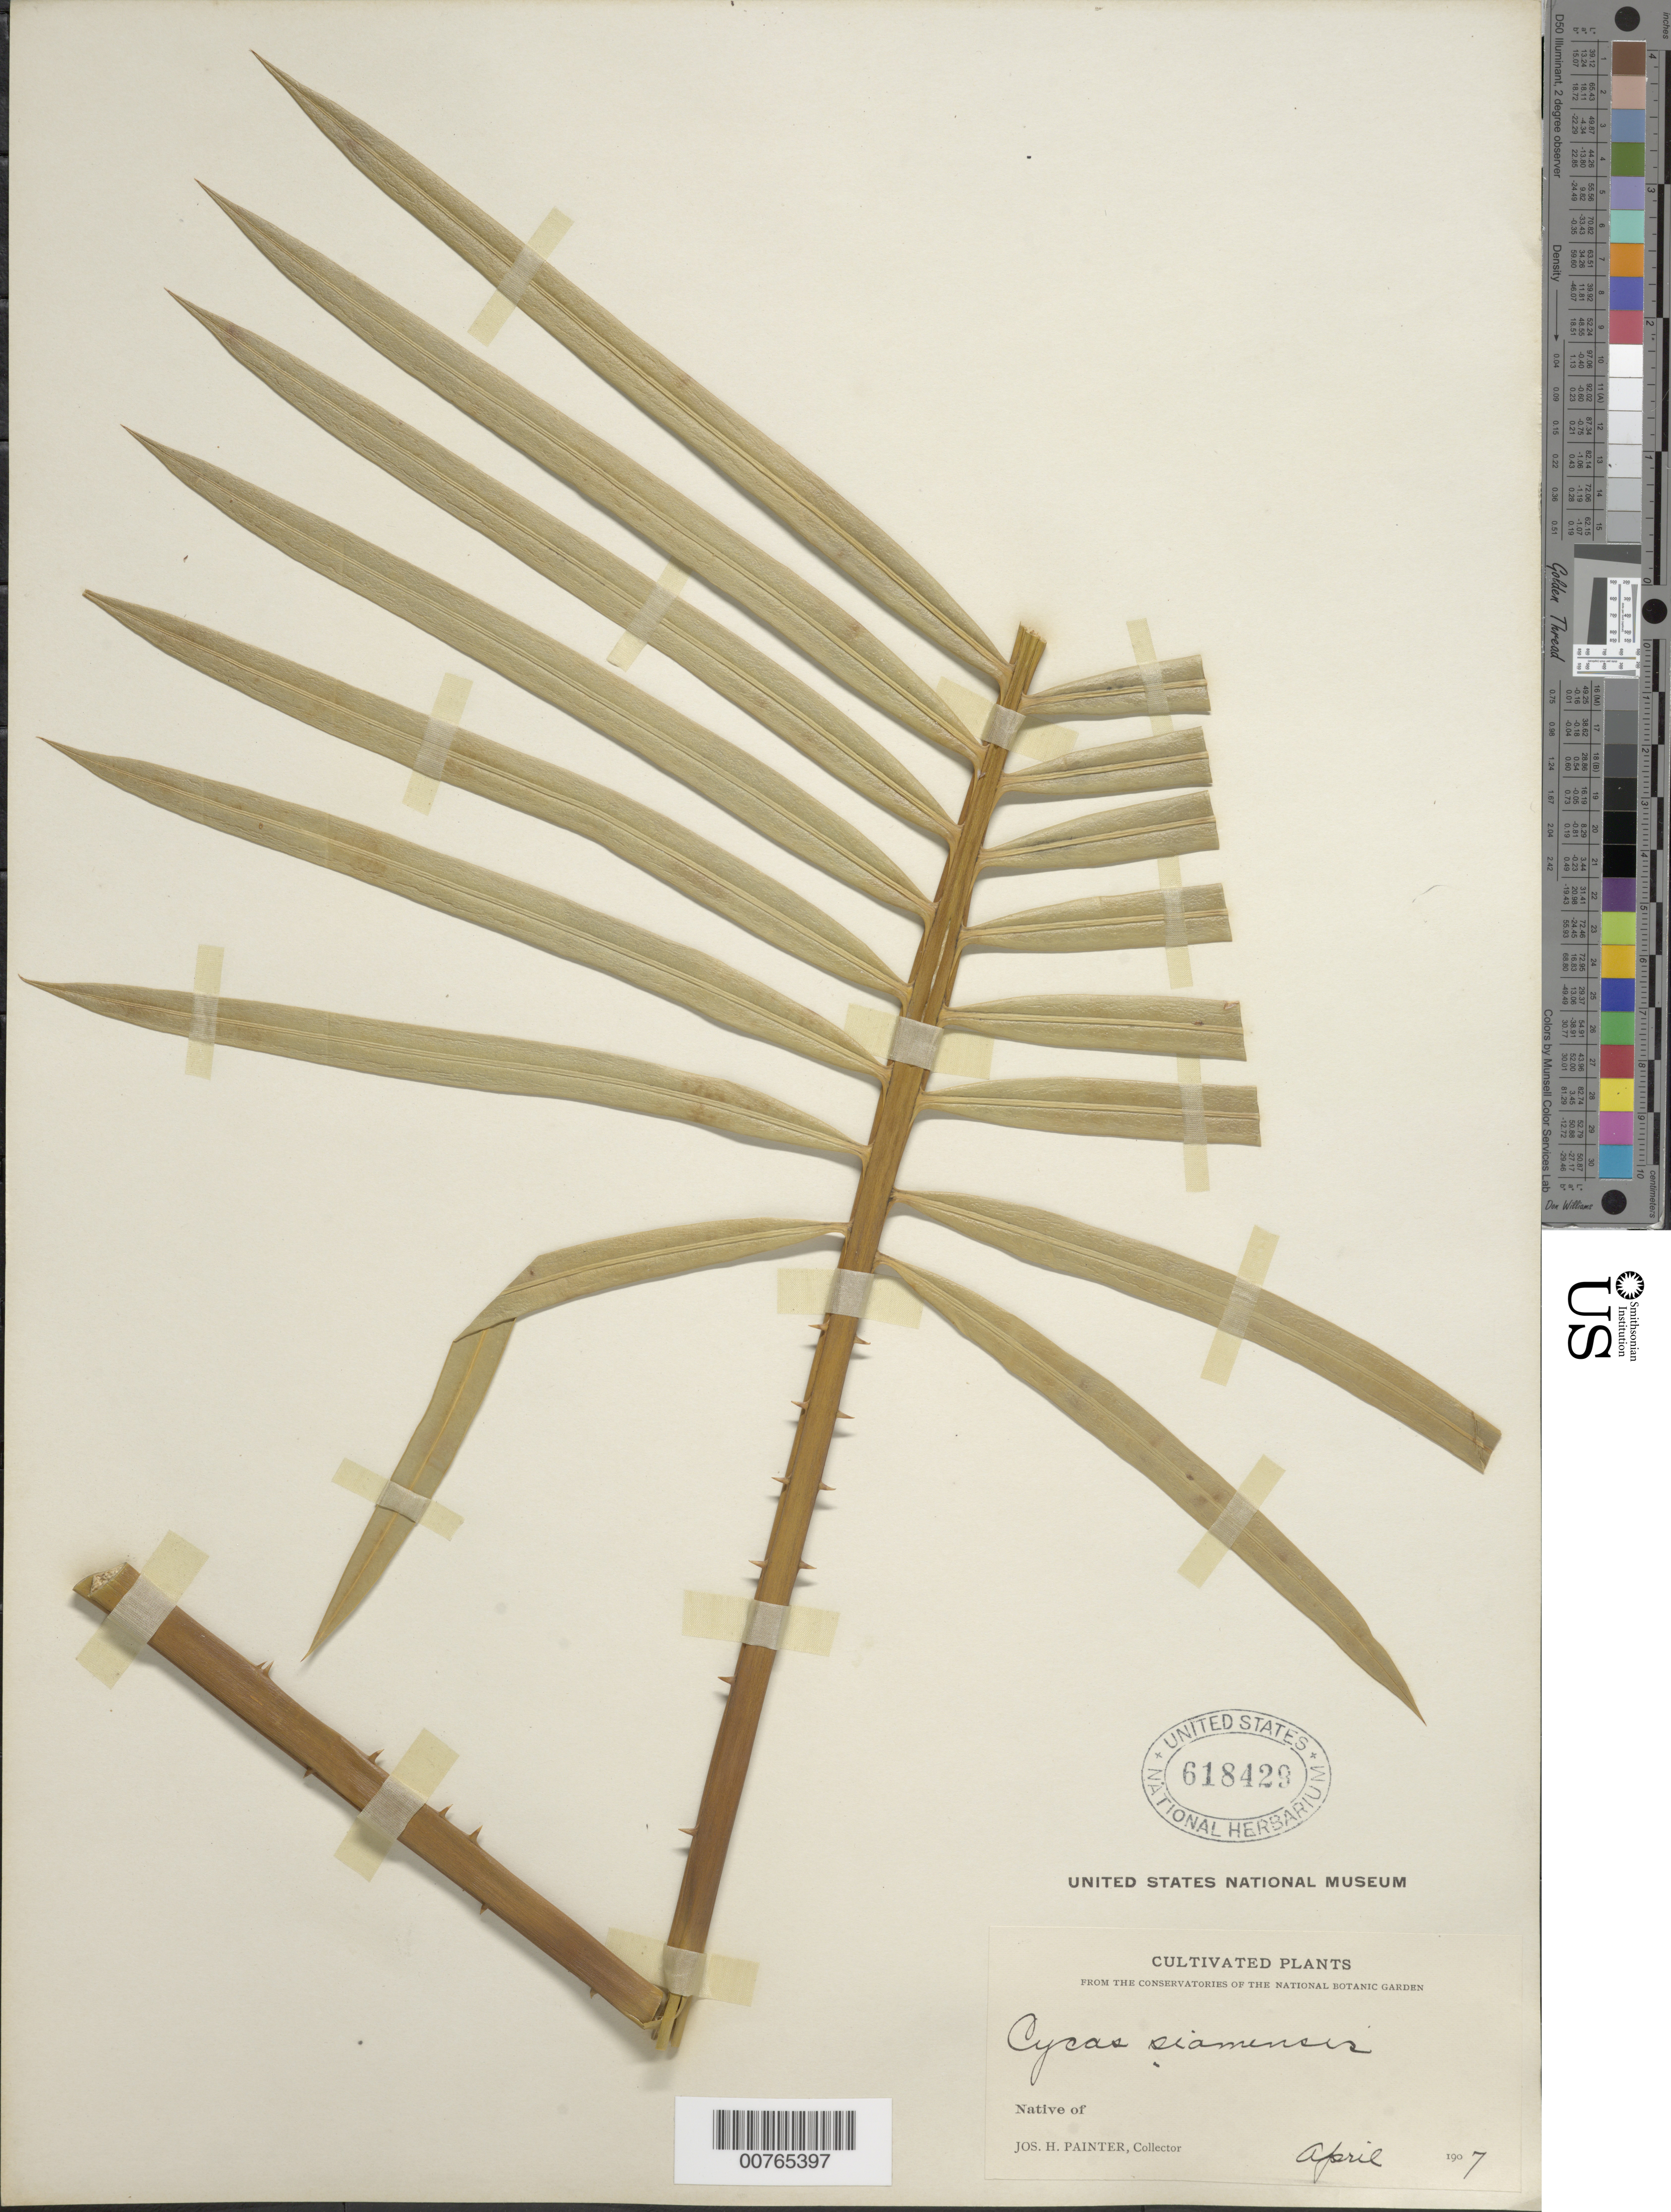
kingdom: Plantae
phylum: Tracheophyta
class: Cycadopsida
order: Cycadales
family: Cycadaceae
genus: Epicycas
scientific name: Epicycas siamensis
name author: (Miq.) de Laub.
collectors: J. H. Painter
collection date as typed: Apr 1907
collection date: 1907-04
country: Vietnam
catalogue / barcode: US 618429